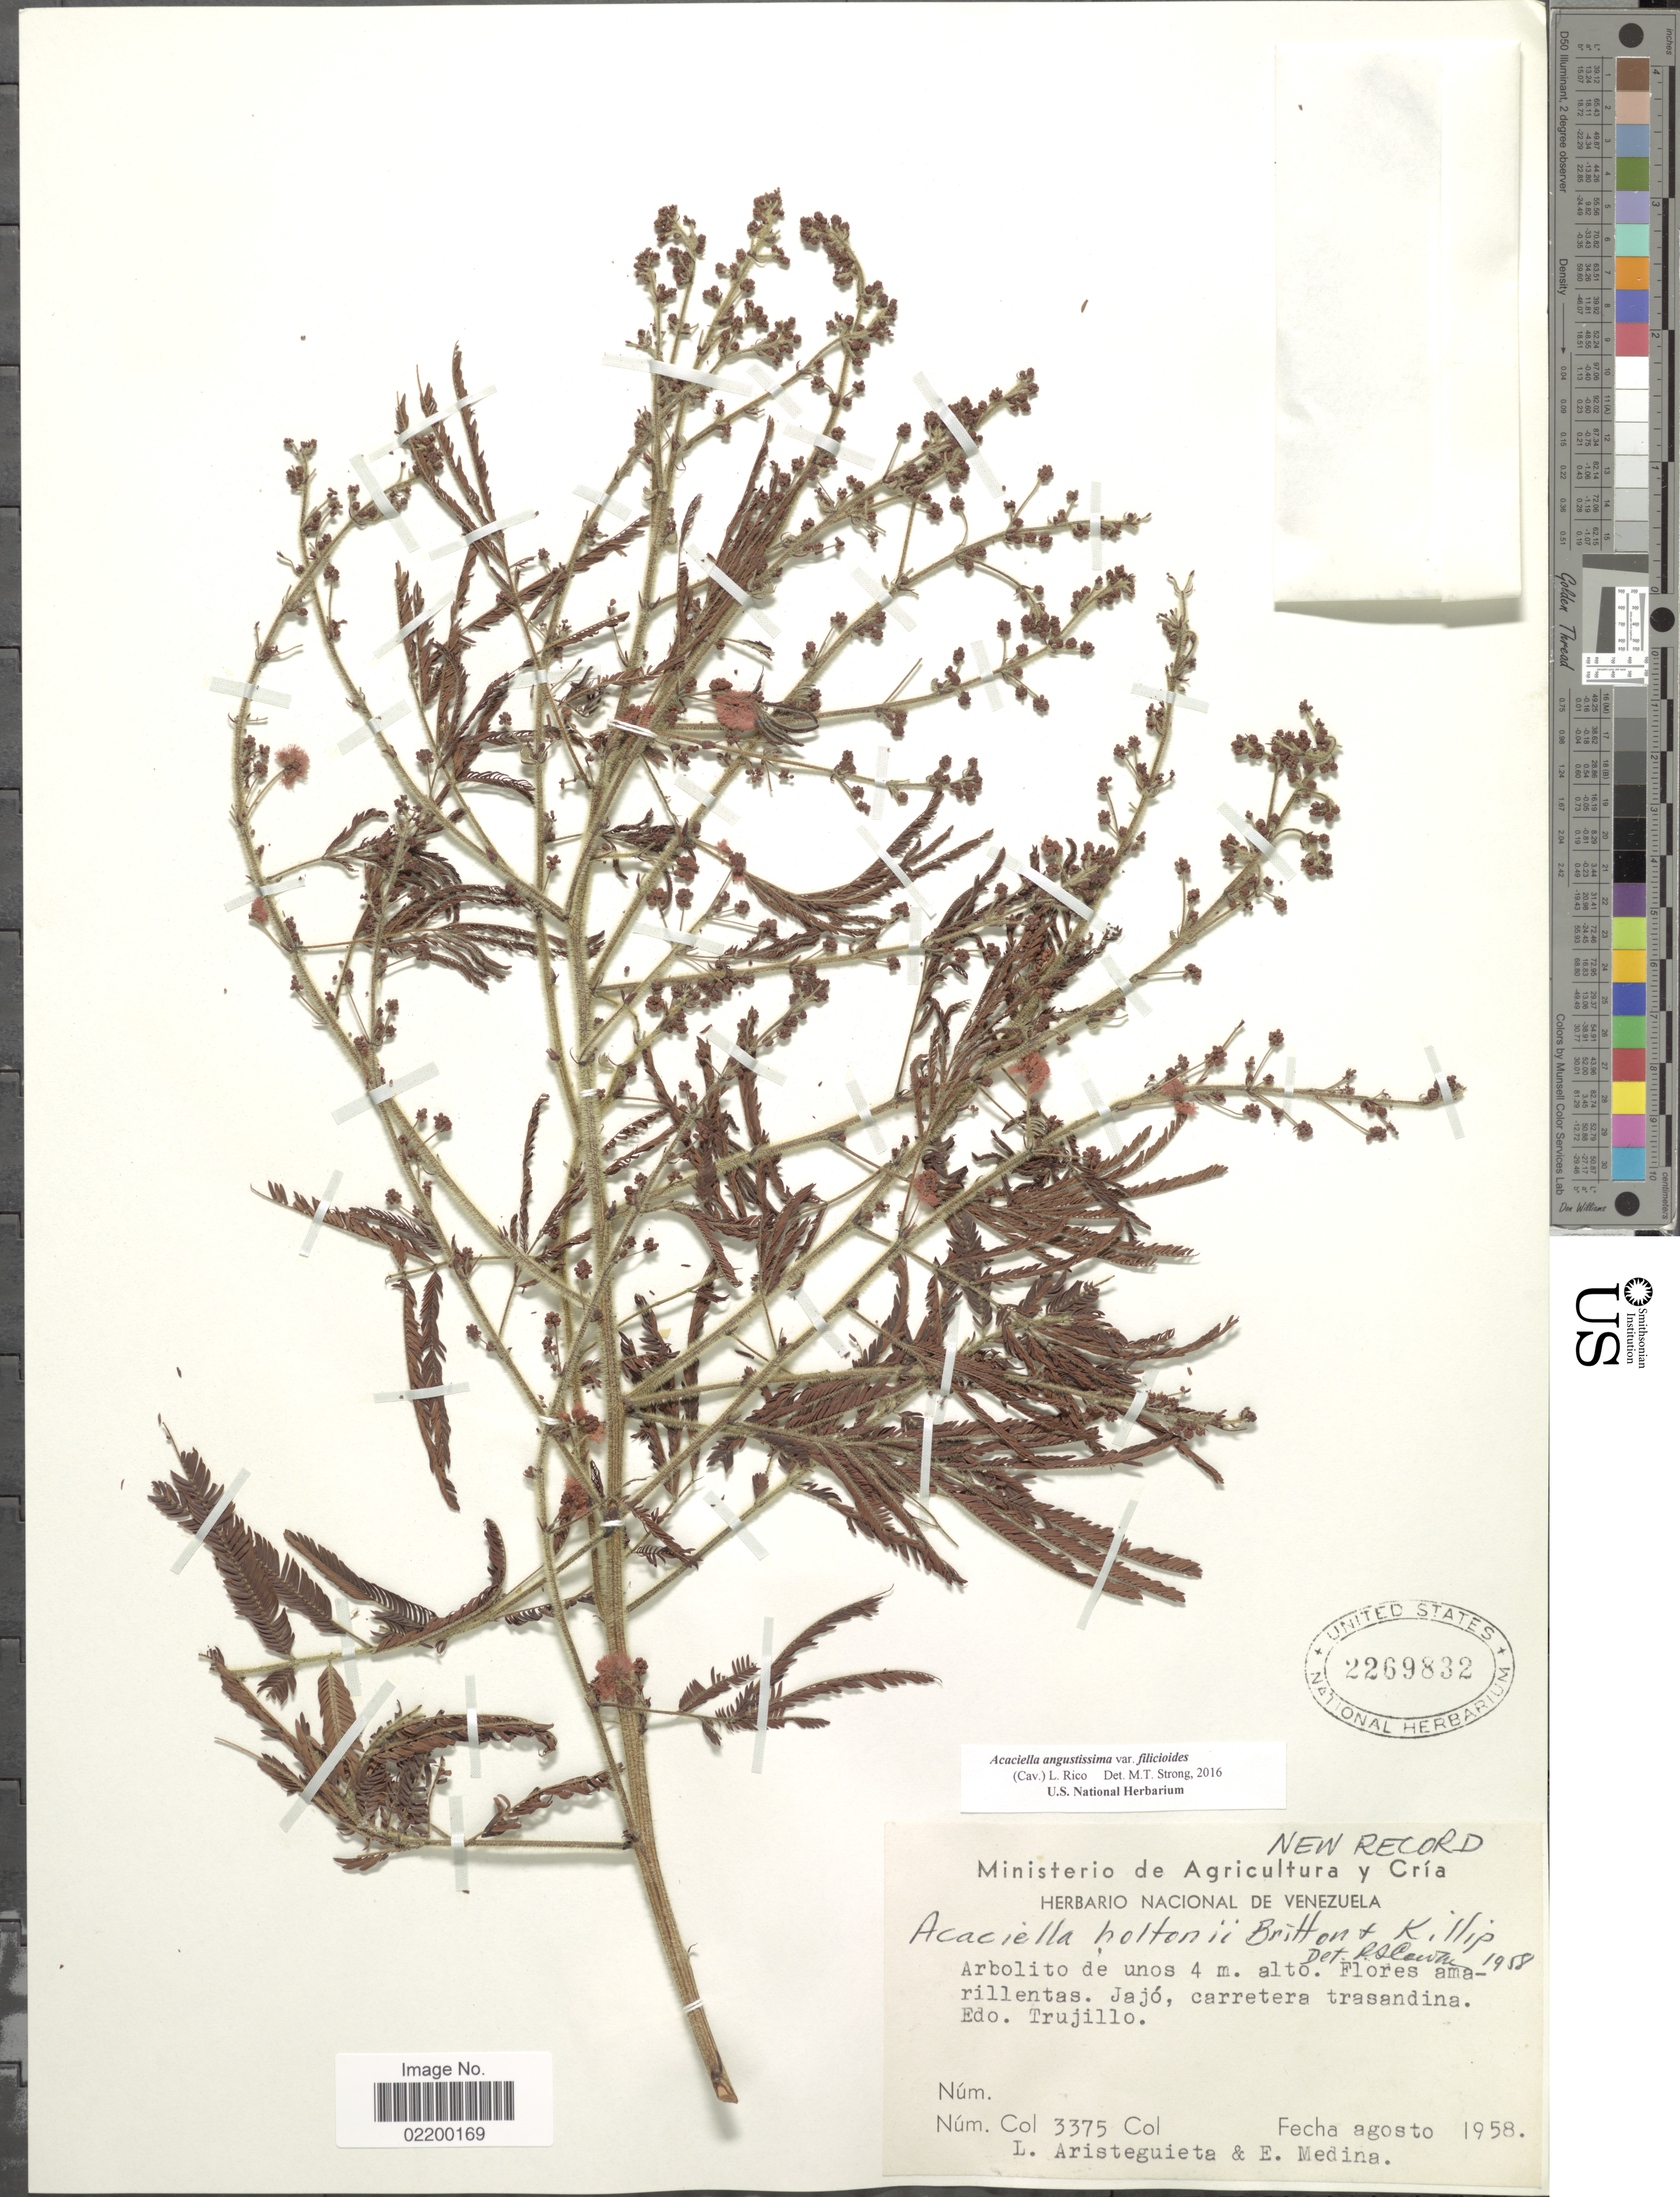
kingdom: Plantae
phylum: Tracheophyta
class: Magnoliopsida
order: Fabales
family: Fabaceae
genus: Acaciella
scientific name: Acaciella angustissima var. filicioides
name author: (Cav.) L. Rico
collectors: L. Aristeguieta & E. Medina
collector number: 3375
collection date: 1958-08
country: Venezuela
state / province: Trujillo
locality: Jajo, carretera trasandina, Edo. Trujillo.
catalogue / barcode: US 2269832